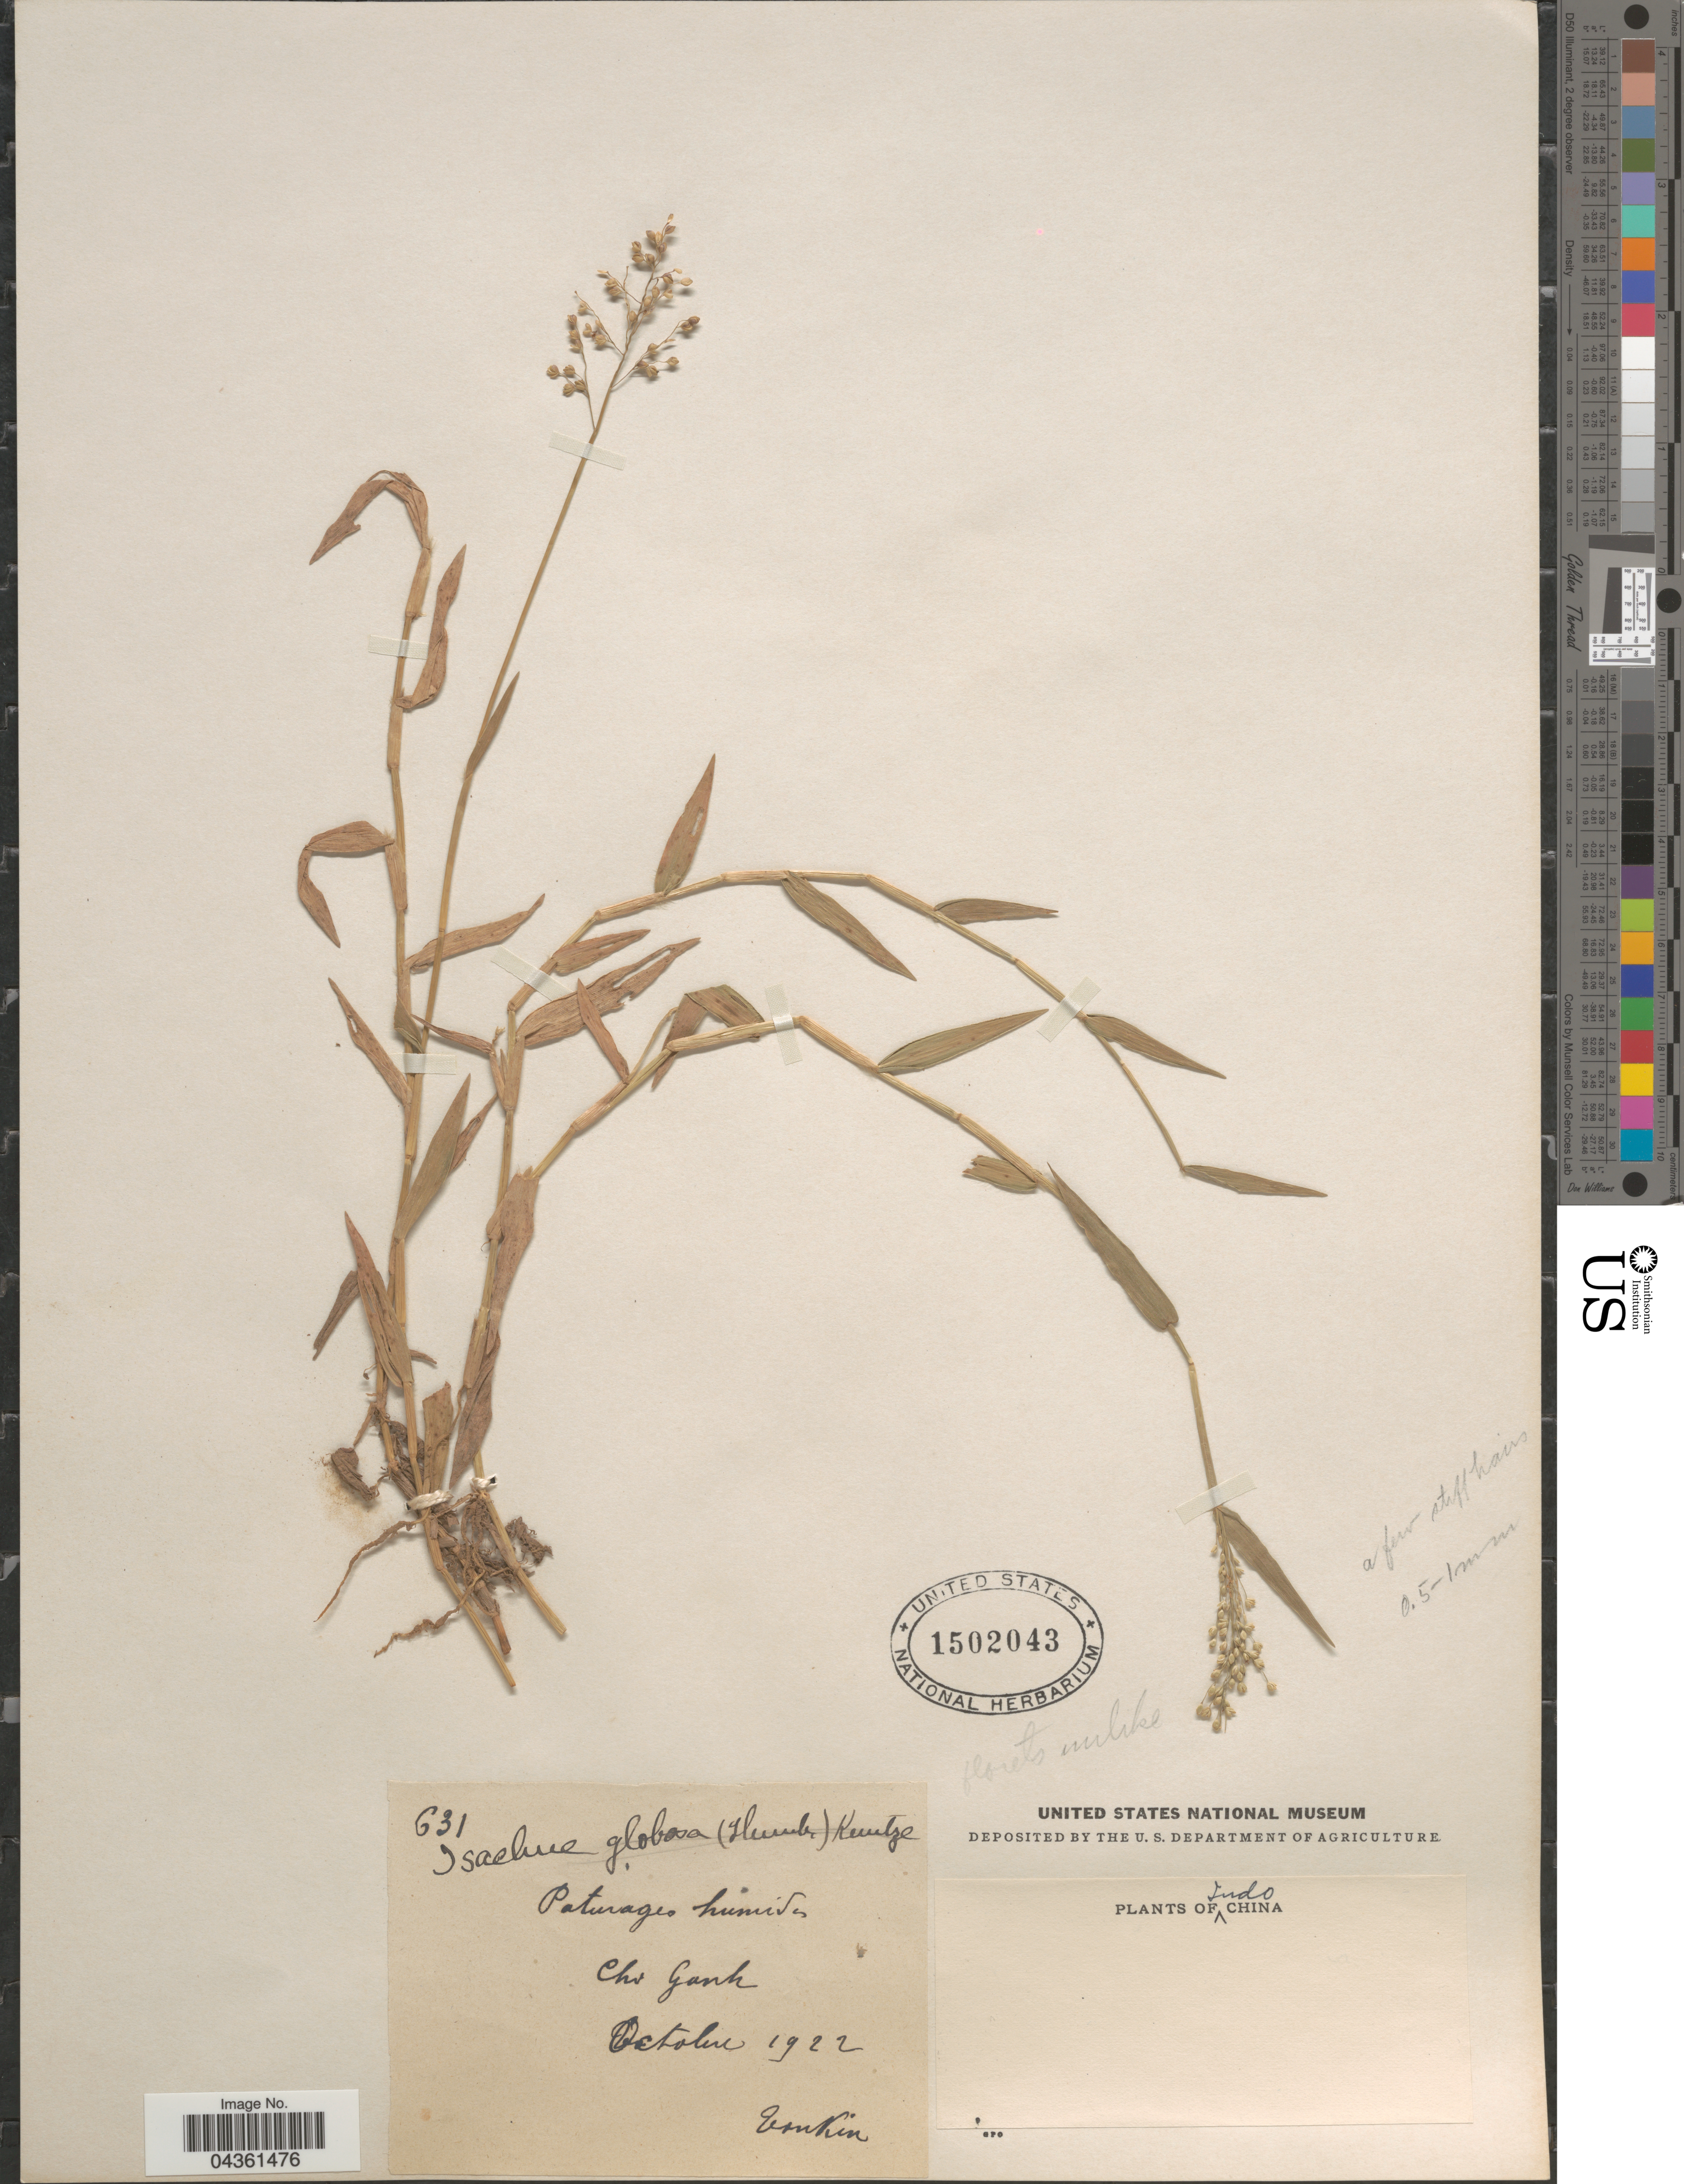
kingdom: Plantae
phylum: Tracheophyta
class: Liliopsida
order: Poales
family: Poaceae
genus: Isachne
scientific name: Isachne globosa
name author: (Thunb.) Kuntze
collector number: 631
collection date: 1922-10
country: Vietnam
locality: Paturages húmides. Cho Ganh. Tonkin. Indo China.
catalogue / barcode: US 1502043